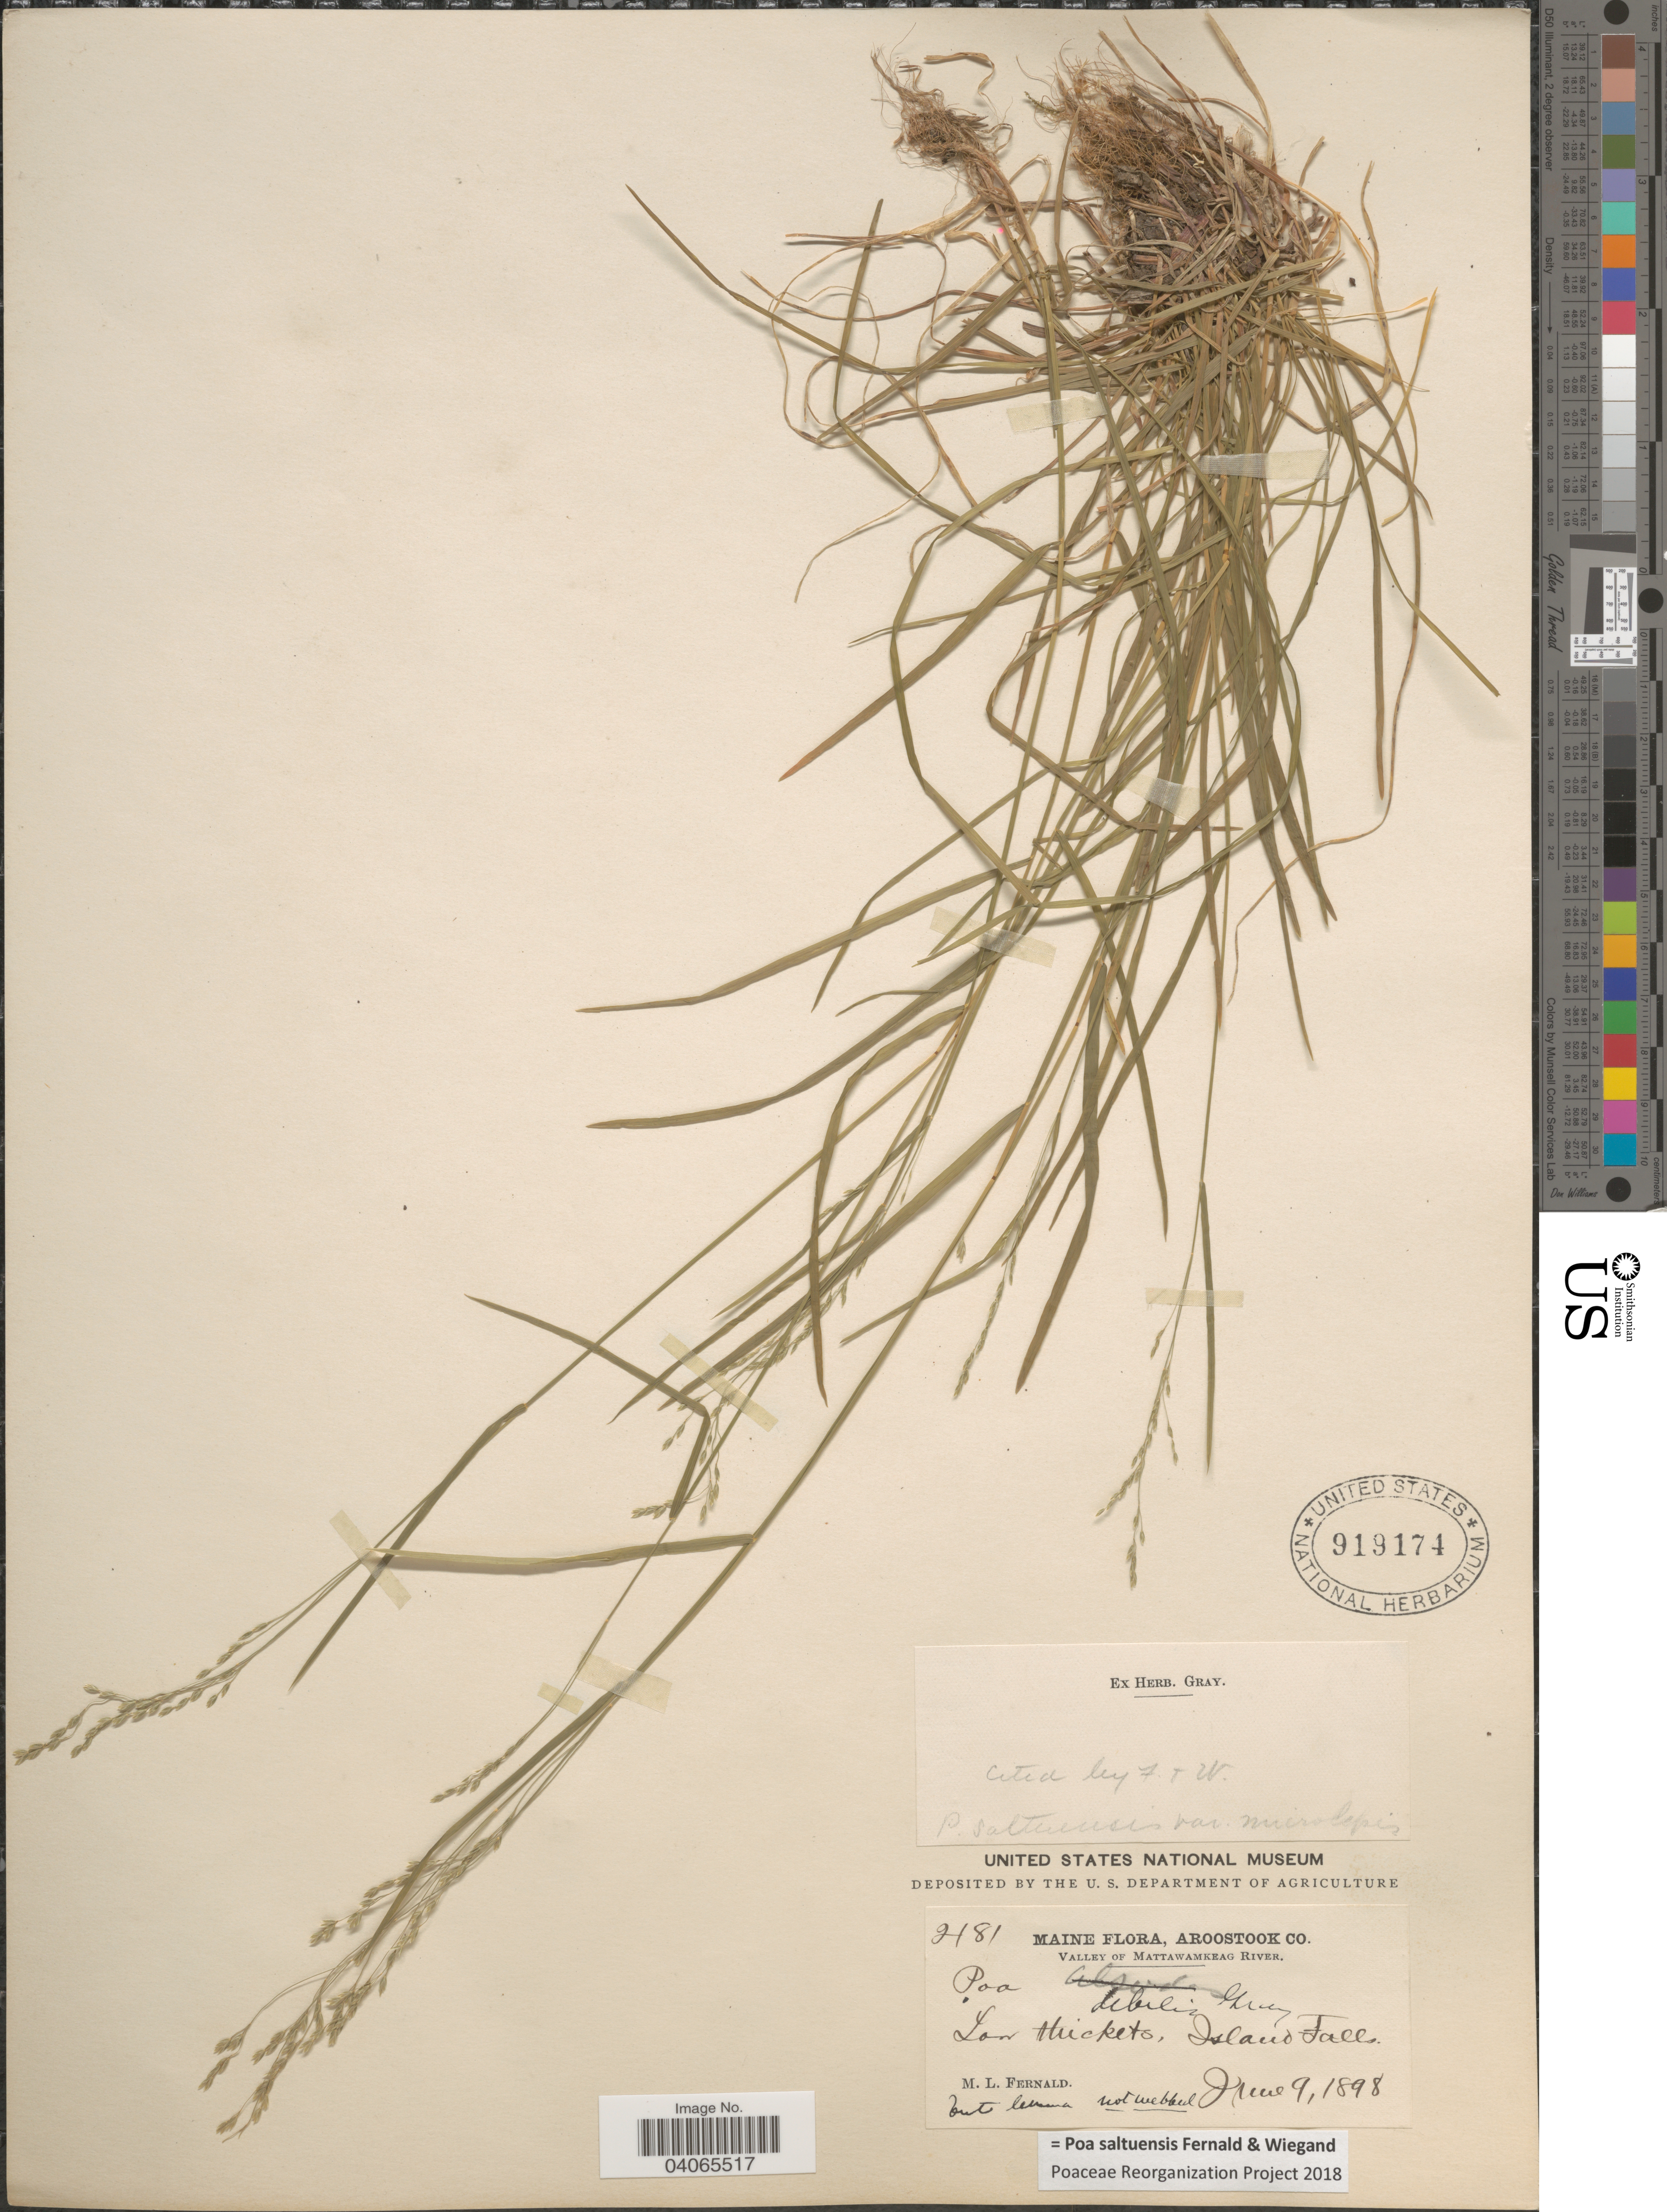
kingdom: Plantae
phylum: Tracheophyta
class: Liliopsida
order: Poales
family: Poaceae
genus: Poa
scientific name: Poa saltuensis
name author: Fernald & Wiegand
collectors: M. L. Fernald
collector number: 2181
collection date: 1898-06-09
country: United States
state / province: Maine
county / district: Aroostook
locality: Valley of Mattawamkeag River. Island Falls.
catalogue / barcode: US 919174